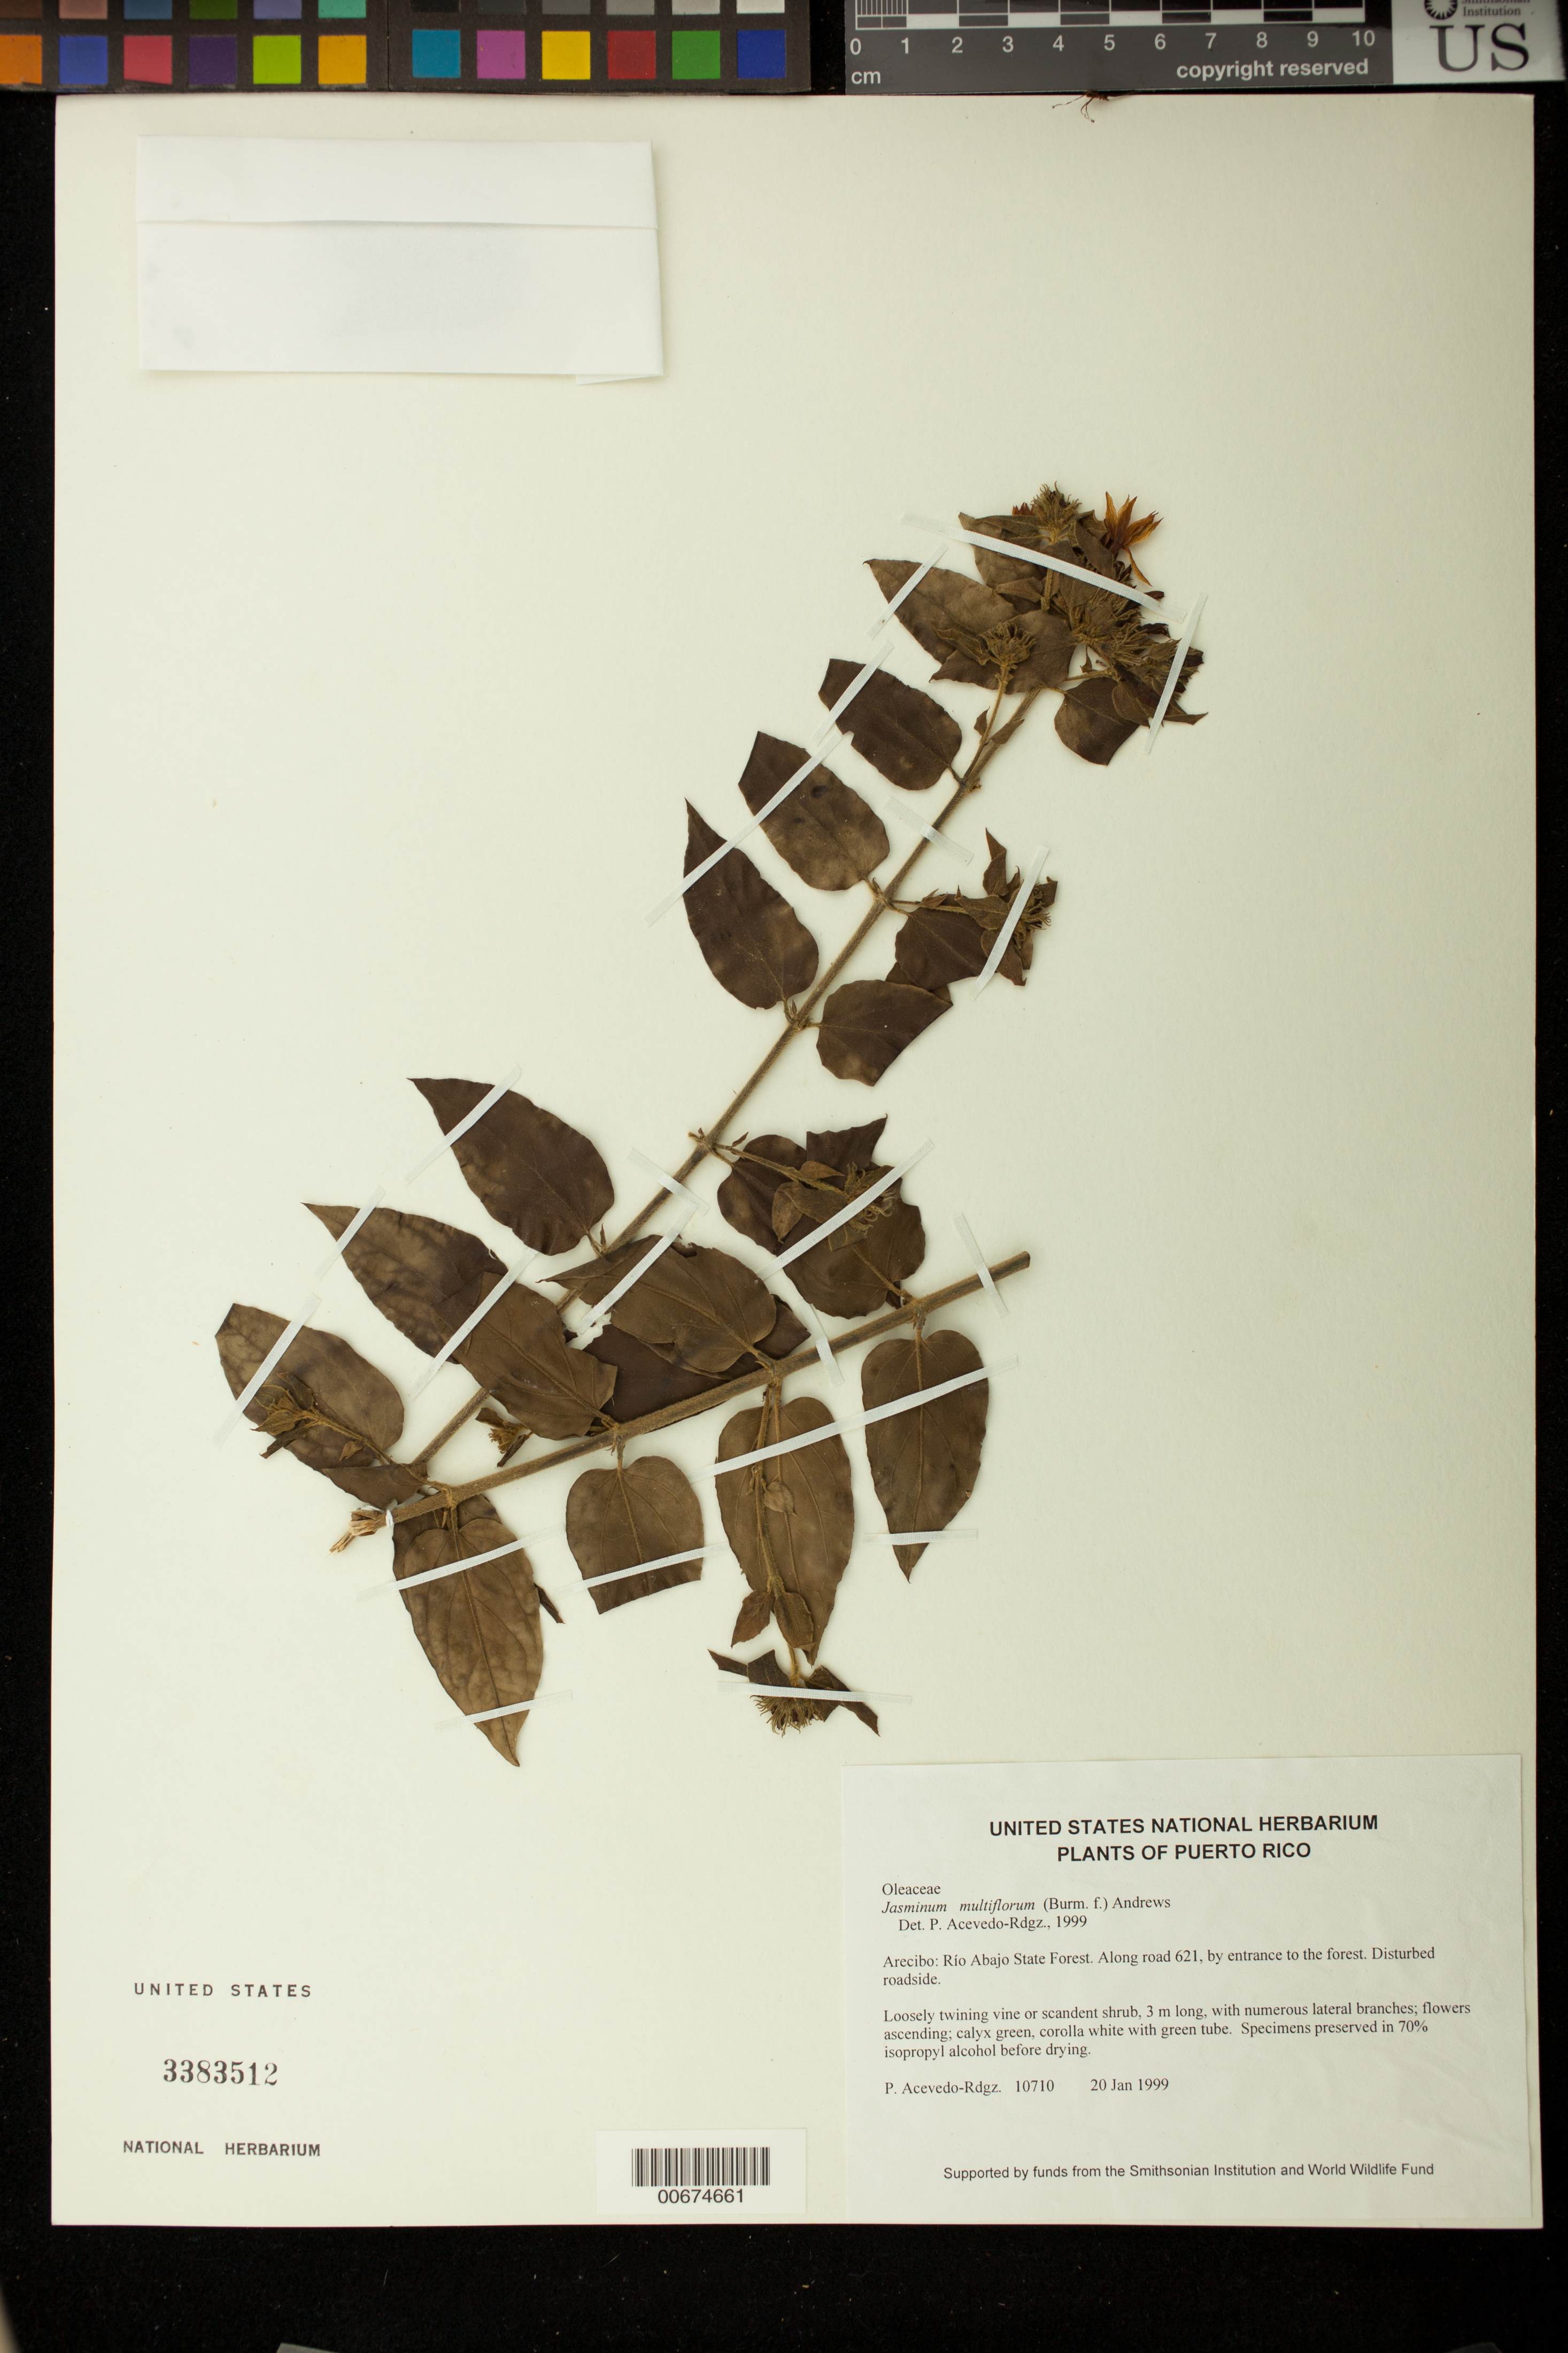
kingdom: Plantae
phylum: Tracheophyta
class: Magnoliopsida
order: Lamiales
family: Oleaceae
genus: Jasminum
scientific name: Jasminum multiflorum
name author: (Burm. f.) Andrews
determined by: Acevedo-Rodríguez, P., (BOT), Smithsonian Institution - National Museum of Natural History (UNITED STATES)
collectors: P. Acevedo-Rodr.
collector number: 10710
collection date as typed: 20 Jan 1999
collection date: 1999-01-20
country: Puerto Rico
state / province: Arecibo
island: Puerto Rico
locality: Arecibo; Río Abajo State Forest. Along road 621, by entrance to the forest.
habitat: Disturbed roadside.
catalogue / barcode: US 3383512